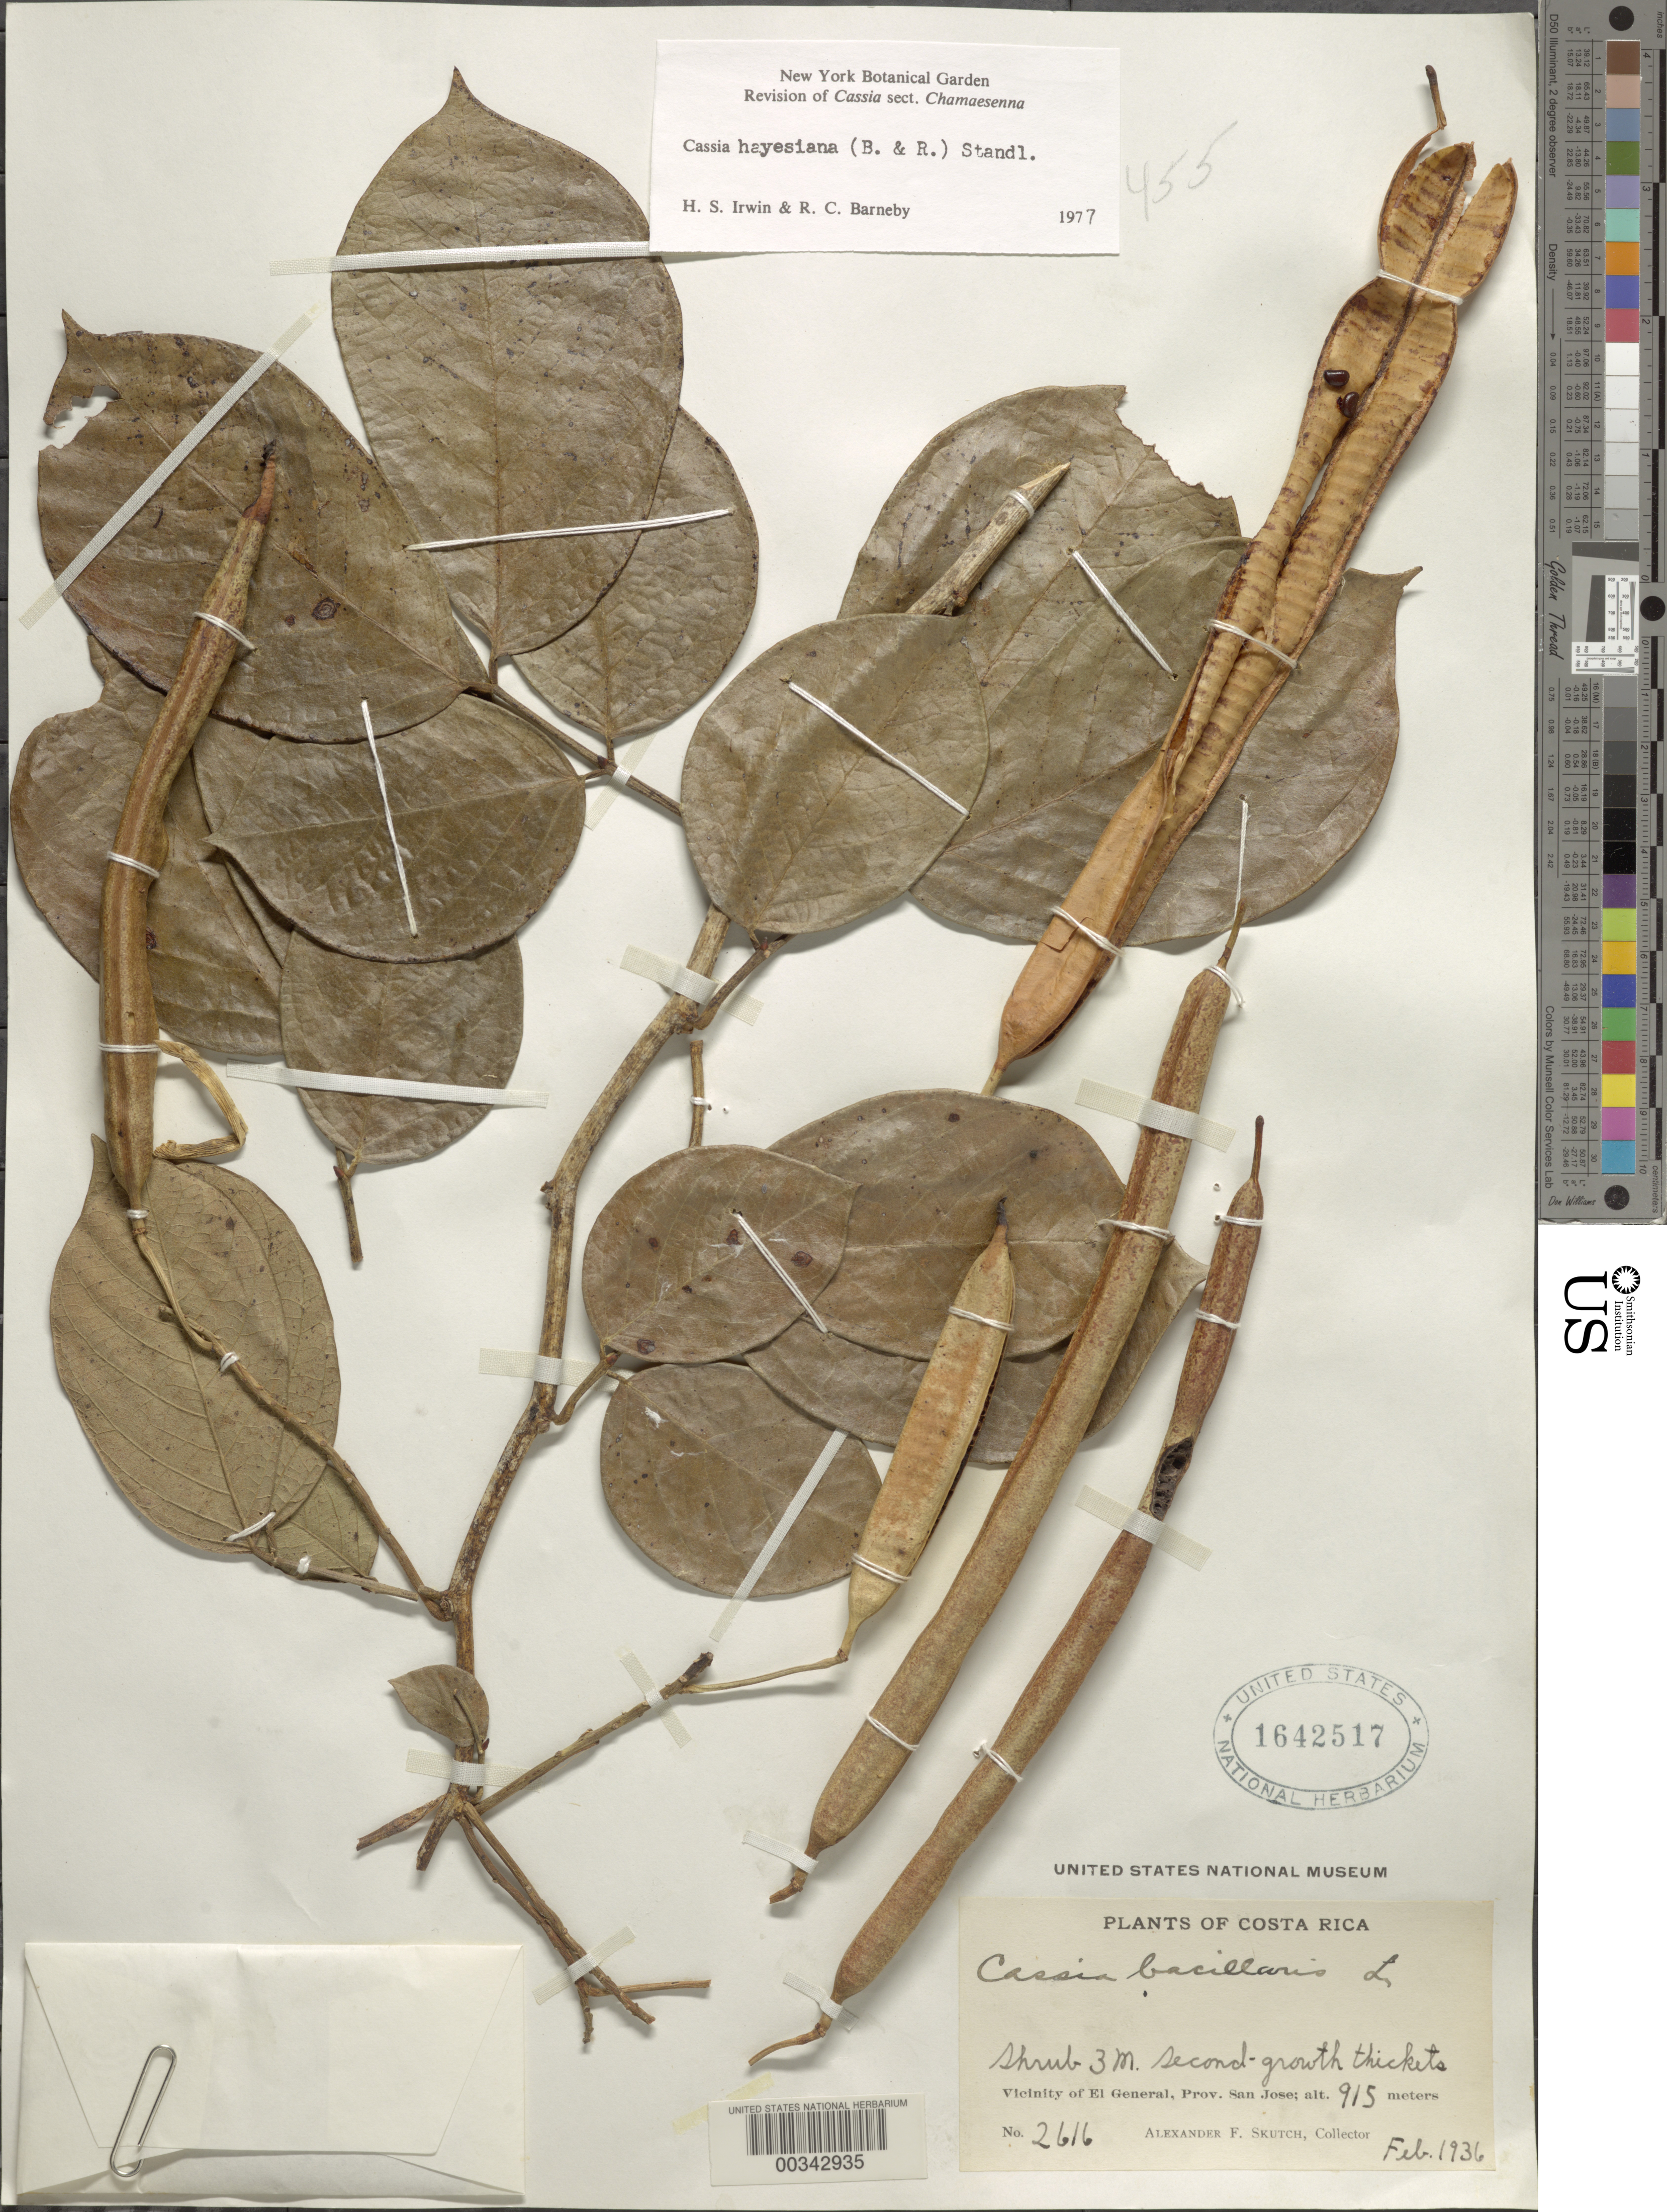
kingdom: Plantae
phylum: Tracheophyta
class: Magnoliopsida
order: Fabales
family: Fabaceae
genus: Senna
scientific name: Senna hayesiana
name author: (Britton & Rose) H.S. Irwin & Barneby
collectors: A. F. Skutch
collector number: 2616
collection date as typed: Feb 1936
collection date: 1936-02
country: Costa Rica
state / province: San José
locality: Vicinity of el general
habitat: Second growth thickets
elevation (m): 915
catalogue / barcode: US 1642517